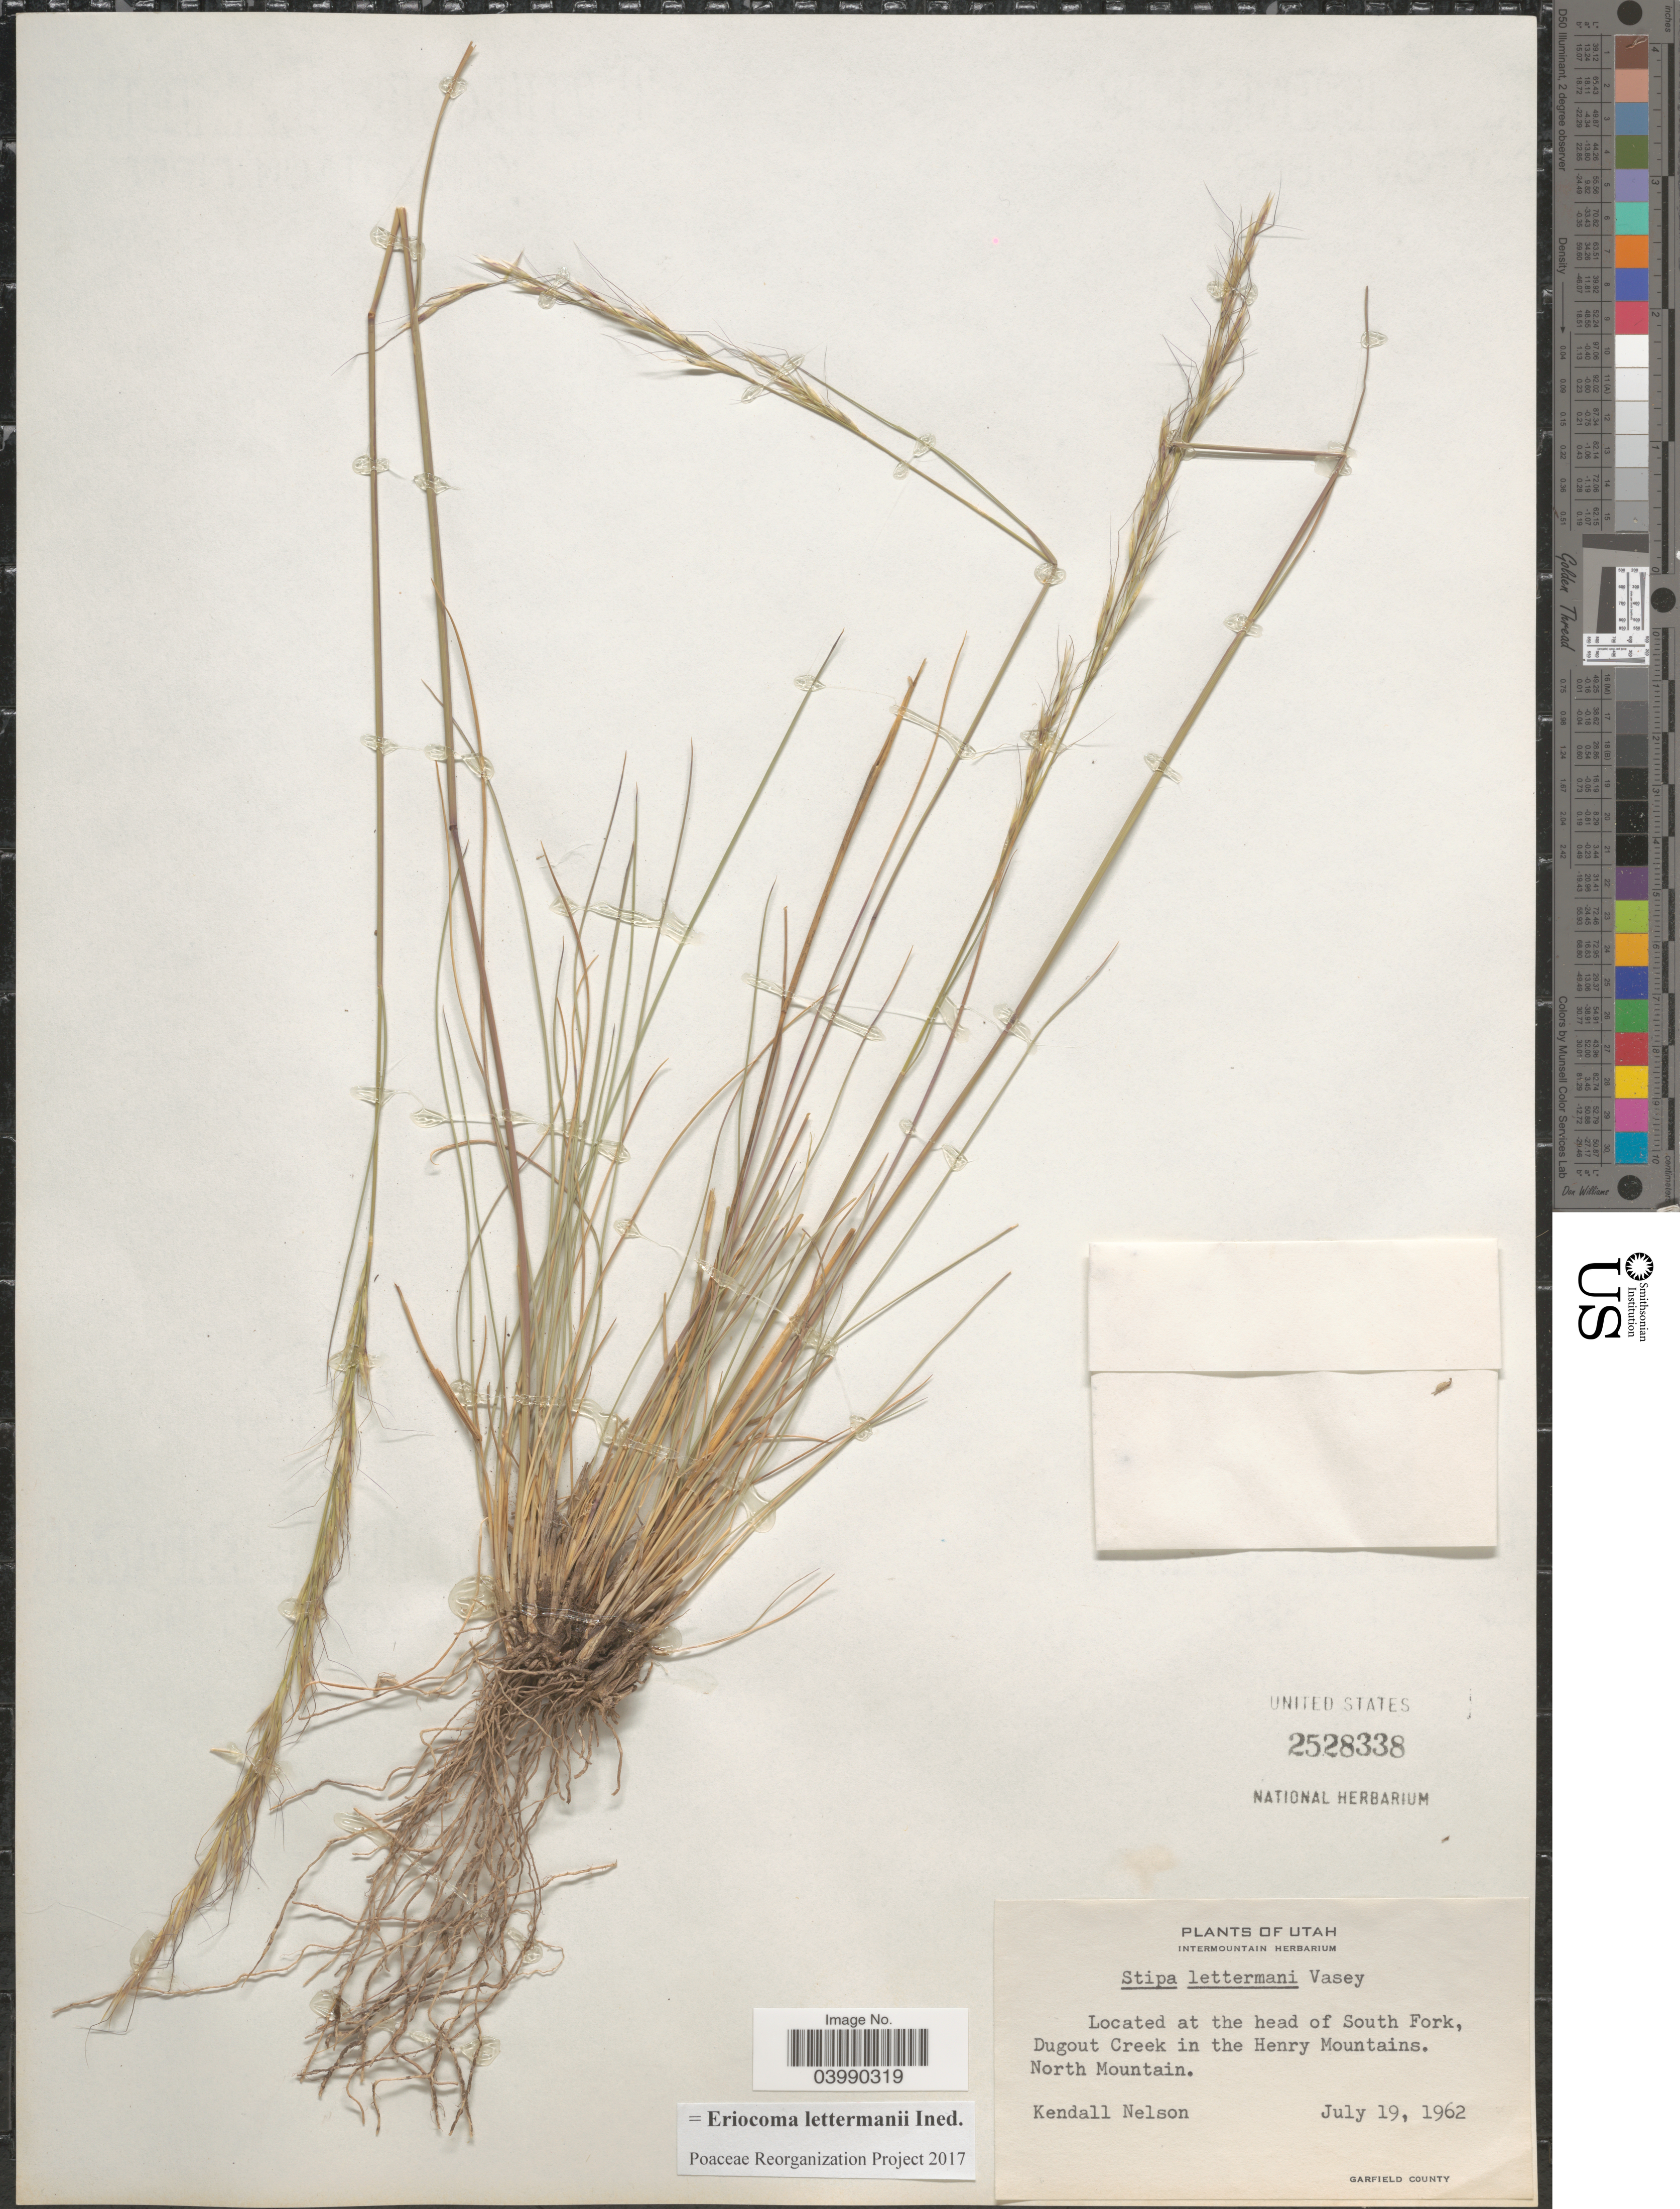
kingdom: Plantae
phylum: Tracheophyta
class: Liliopsida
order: Poales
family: Poaceae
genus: Eriocoma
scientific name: Eriocoma lettermanii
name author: (Vasey) Romasch.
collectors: K. Nelson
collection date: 1962-07-19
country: United States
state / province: Utah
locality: At the head of South Fork, Dugout Creek in the Henry Mountains. North Mountain.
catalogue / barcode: US 2528338